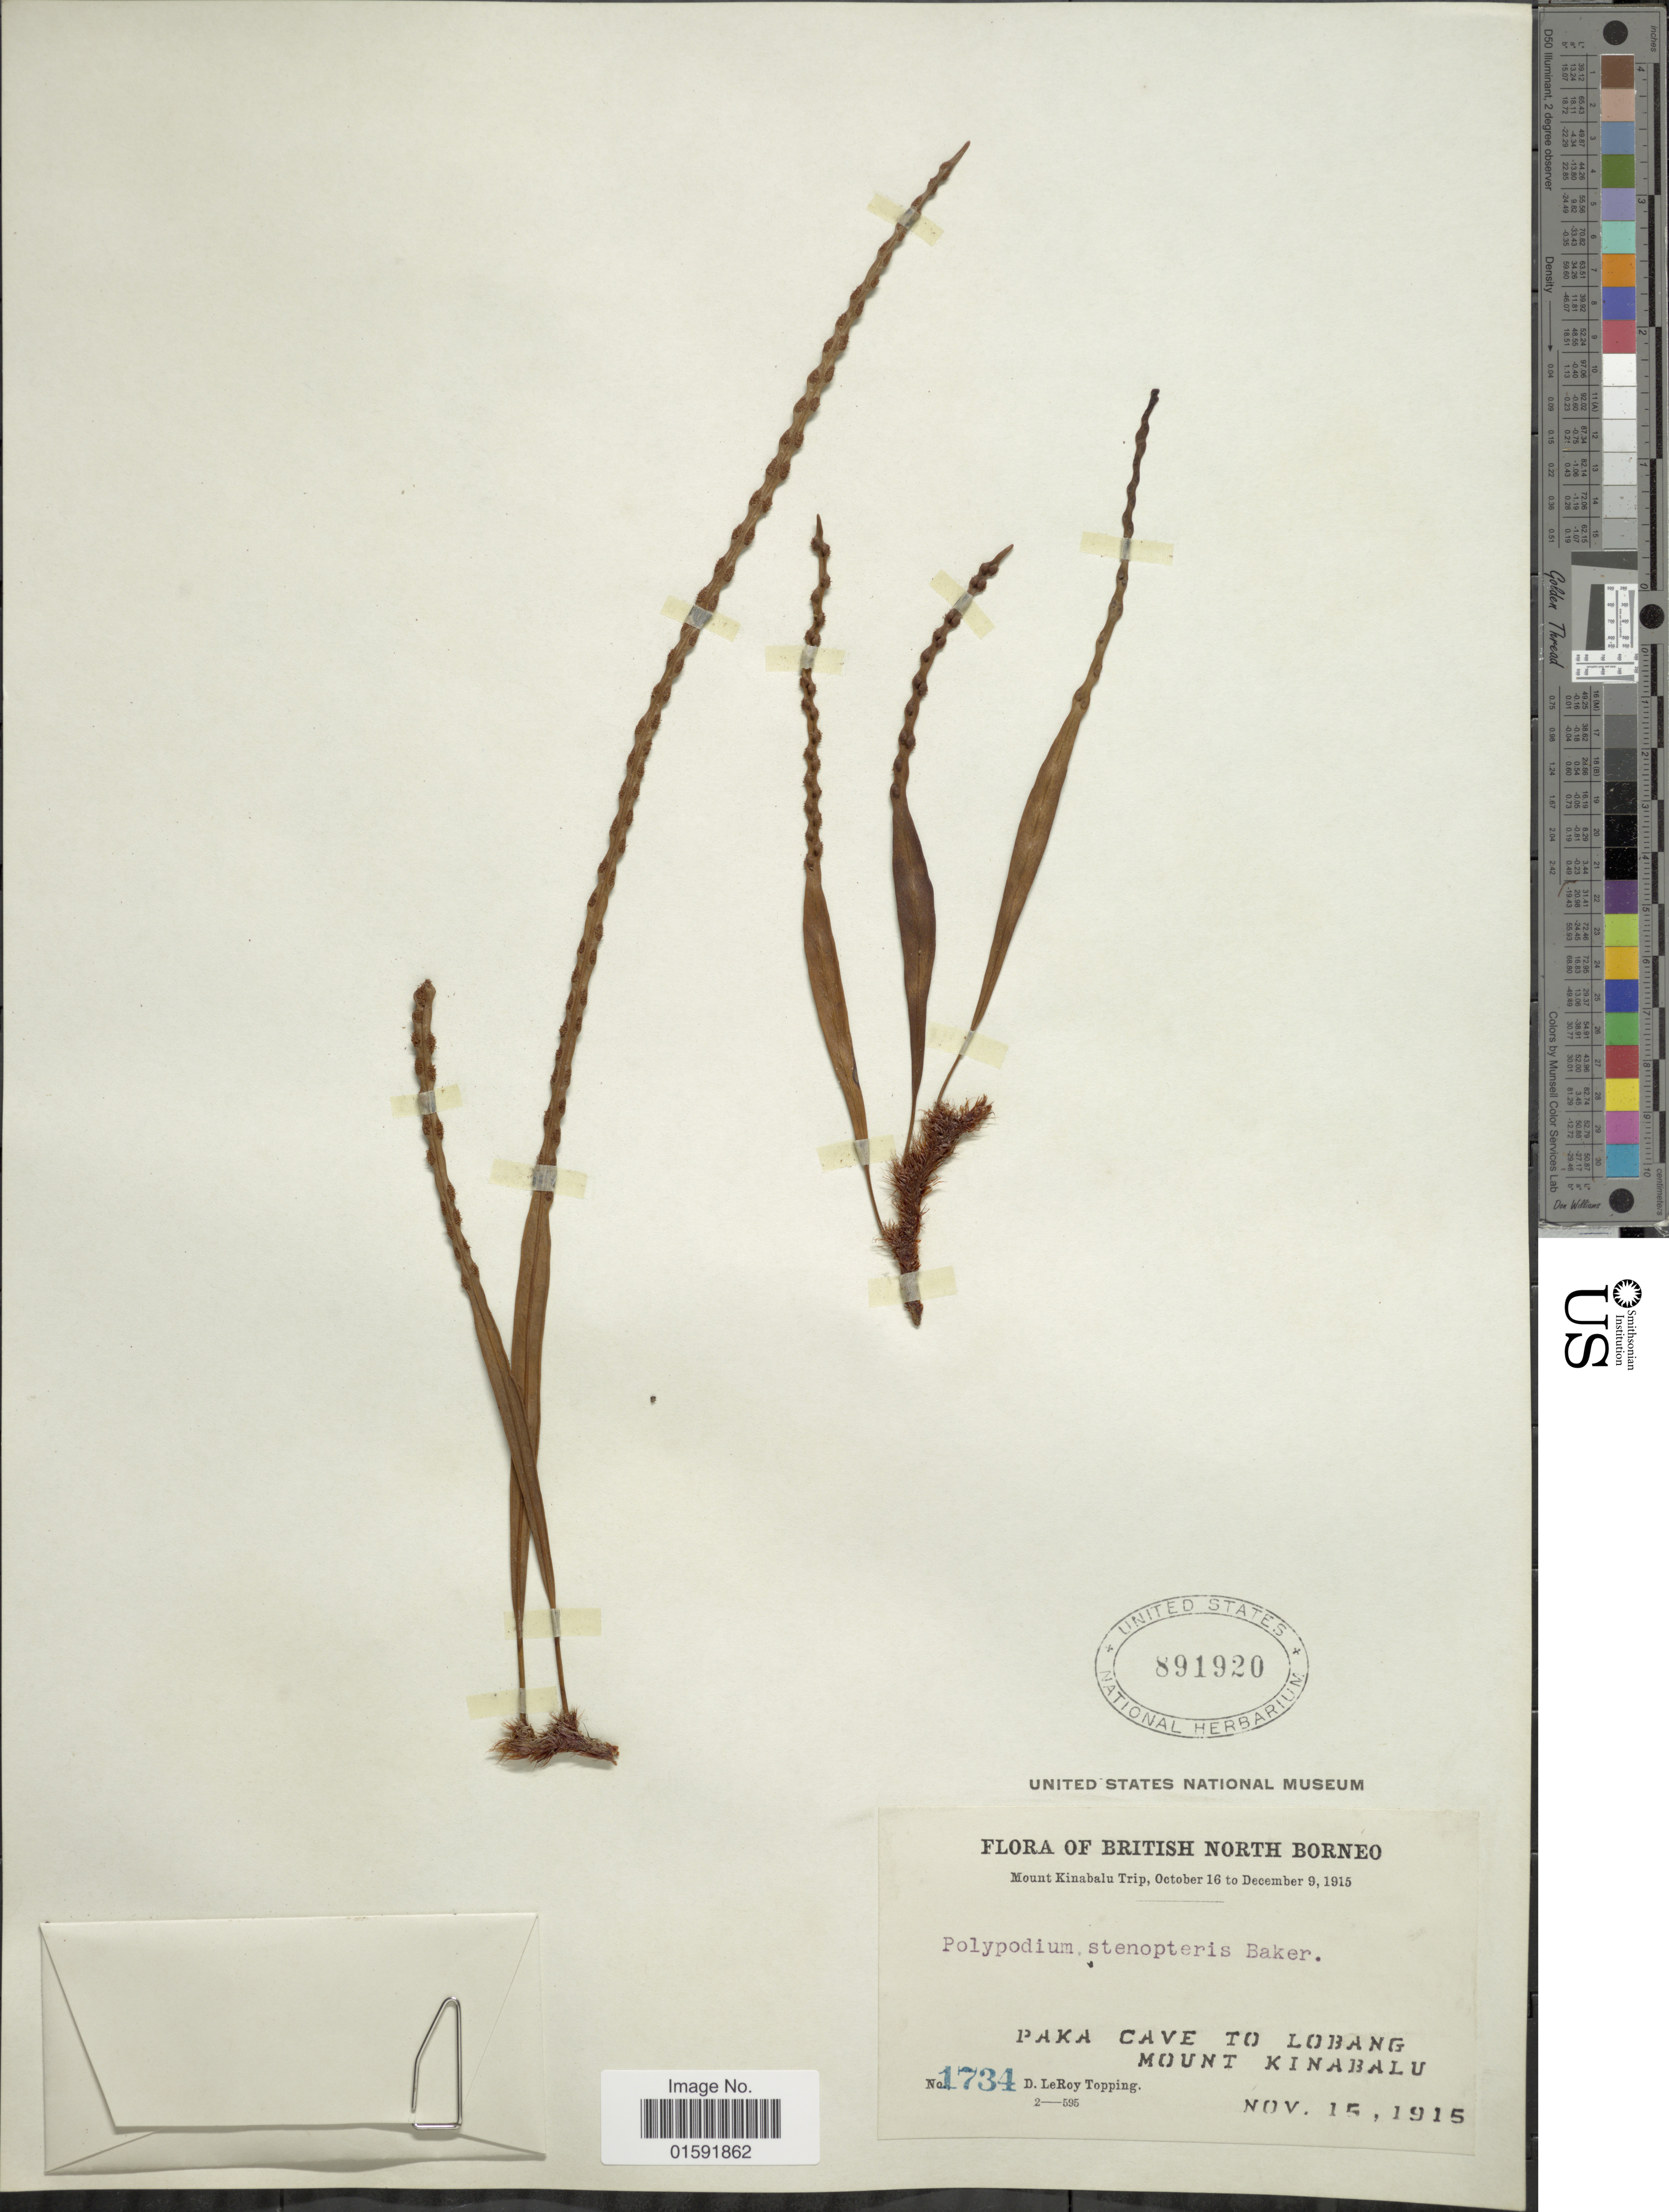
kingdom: Plantae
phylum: Tracheophyta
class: Polypodiopsida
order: Polypodiales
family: Polypodiaceae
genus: Selliguea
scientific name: Selliguea soridens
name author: (Hook.) Hovenkamp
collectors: D. L. Topping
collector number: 1734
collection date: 1915-11-15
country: Malaysia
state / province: Sabah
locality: British North Borneo, Paka Cave to Lobang, Mount Kinabalu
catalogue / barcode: US 891920